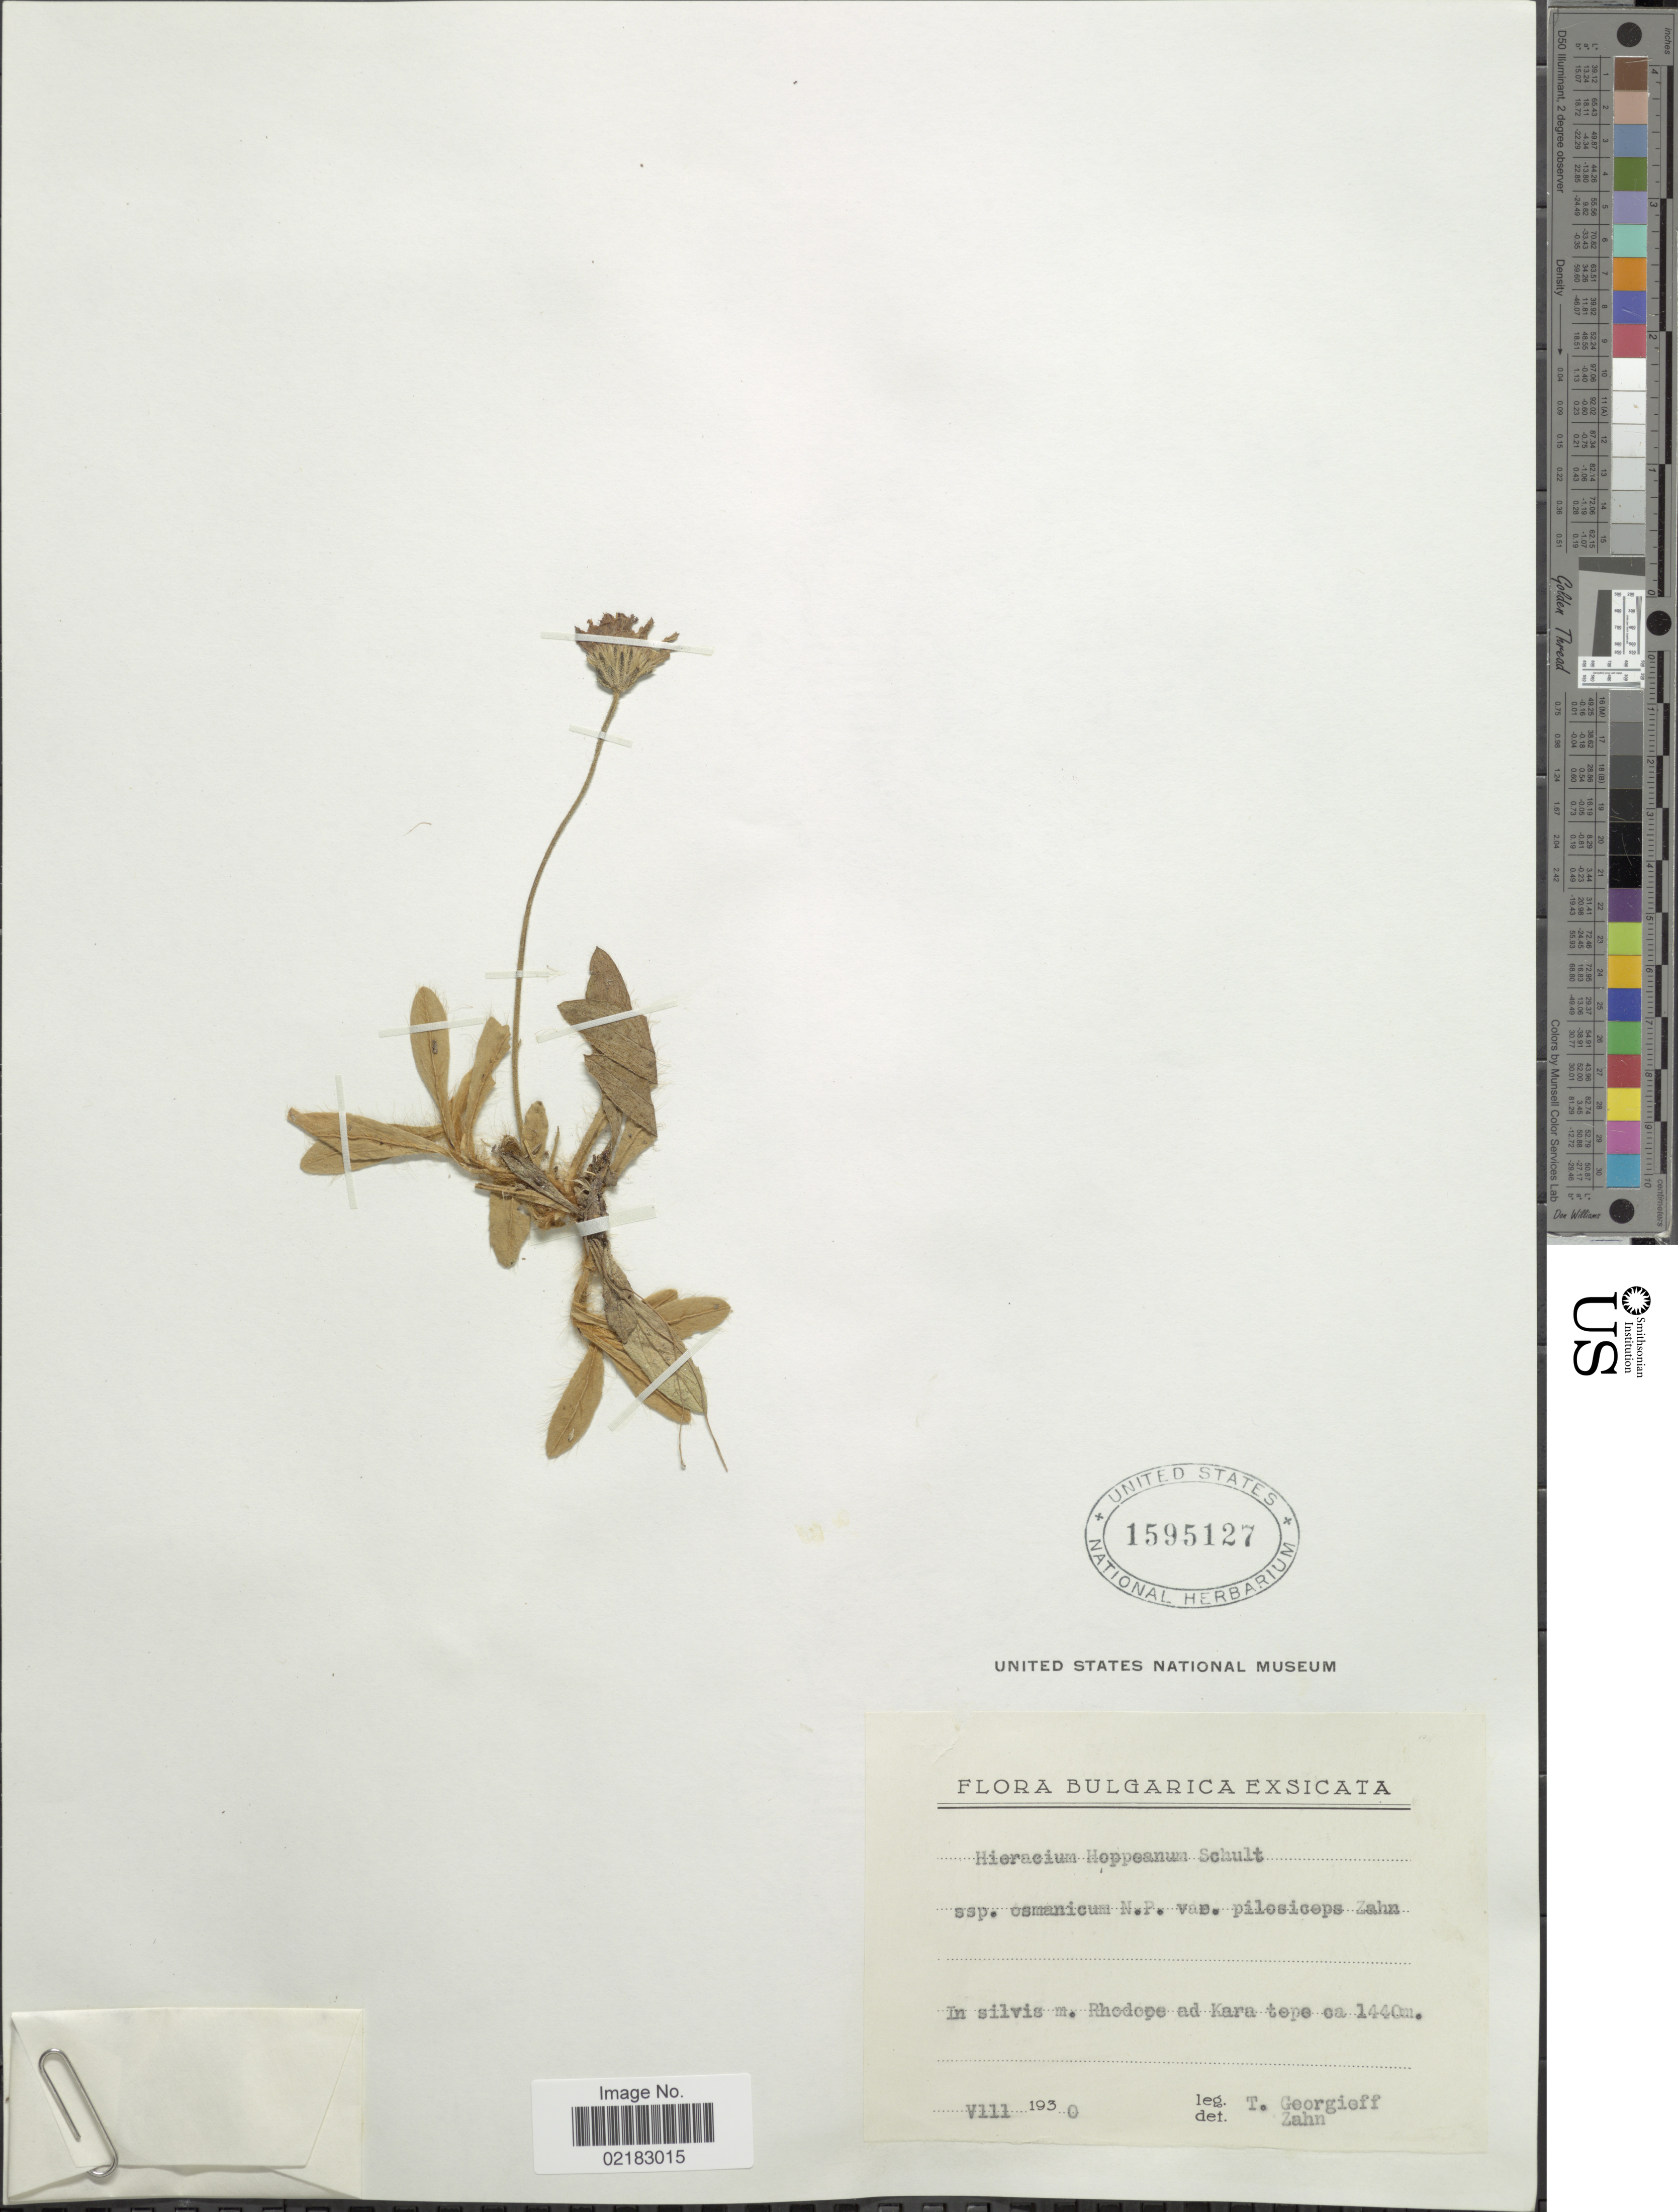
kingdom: Plantae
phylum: Tracheophyta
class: Magnoliopsida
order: Asterales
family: Asteraceae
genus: Hieracium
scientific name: Hieracium hoppeanum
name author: Schult.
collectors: T. Georgieff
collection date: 1930-08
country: Bulgaria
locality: Bulgaria in silvis m. Rhodope ad. Kara tepe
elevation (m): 1440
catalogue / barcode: US 1595127